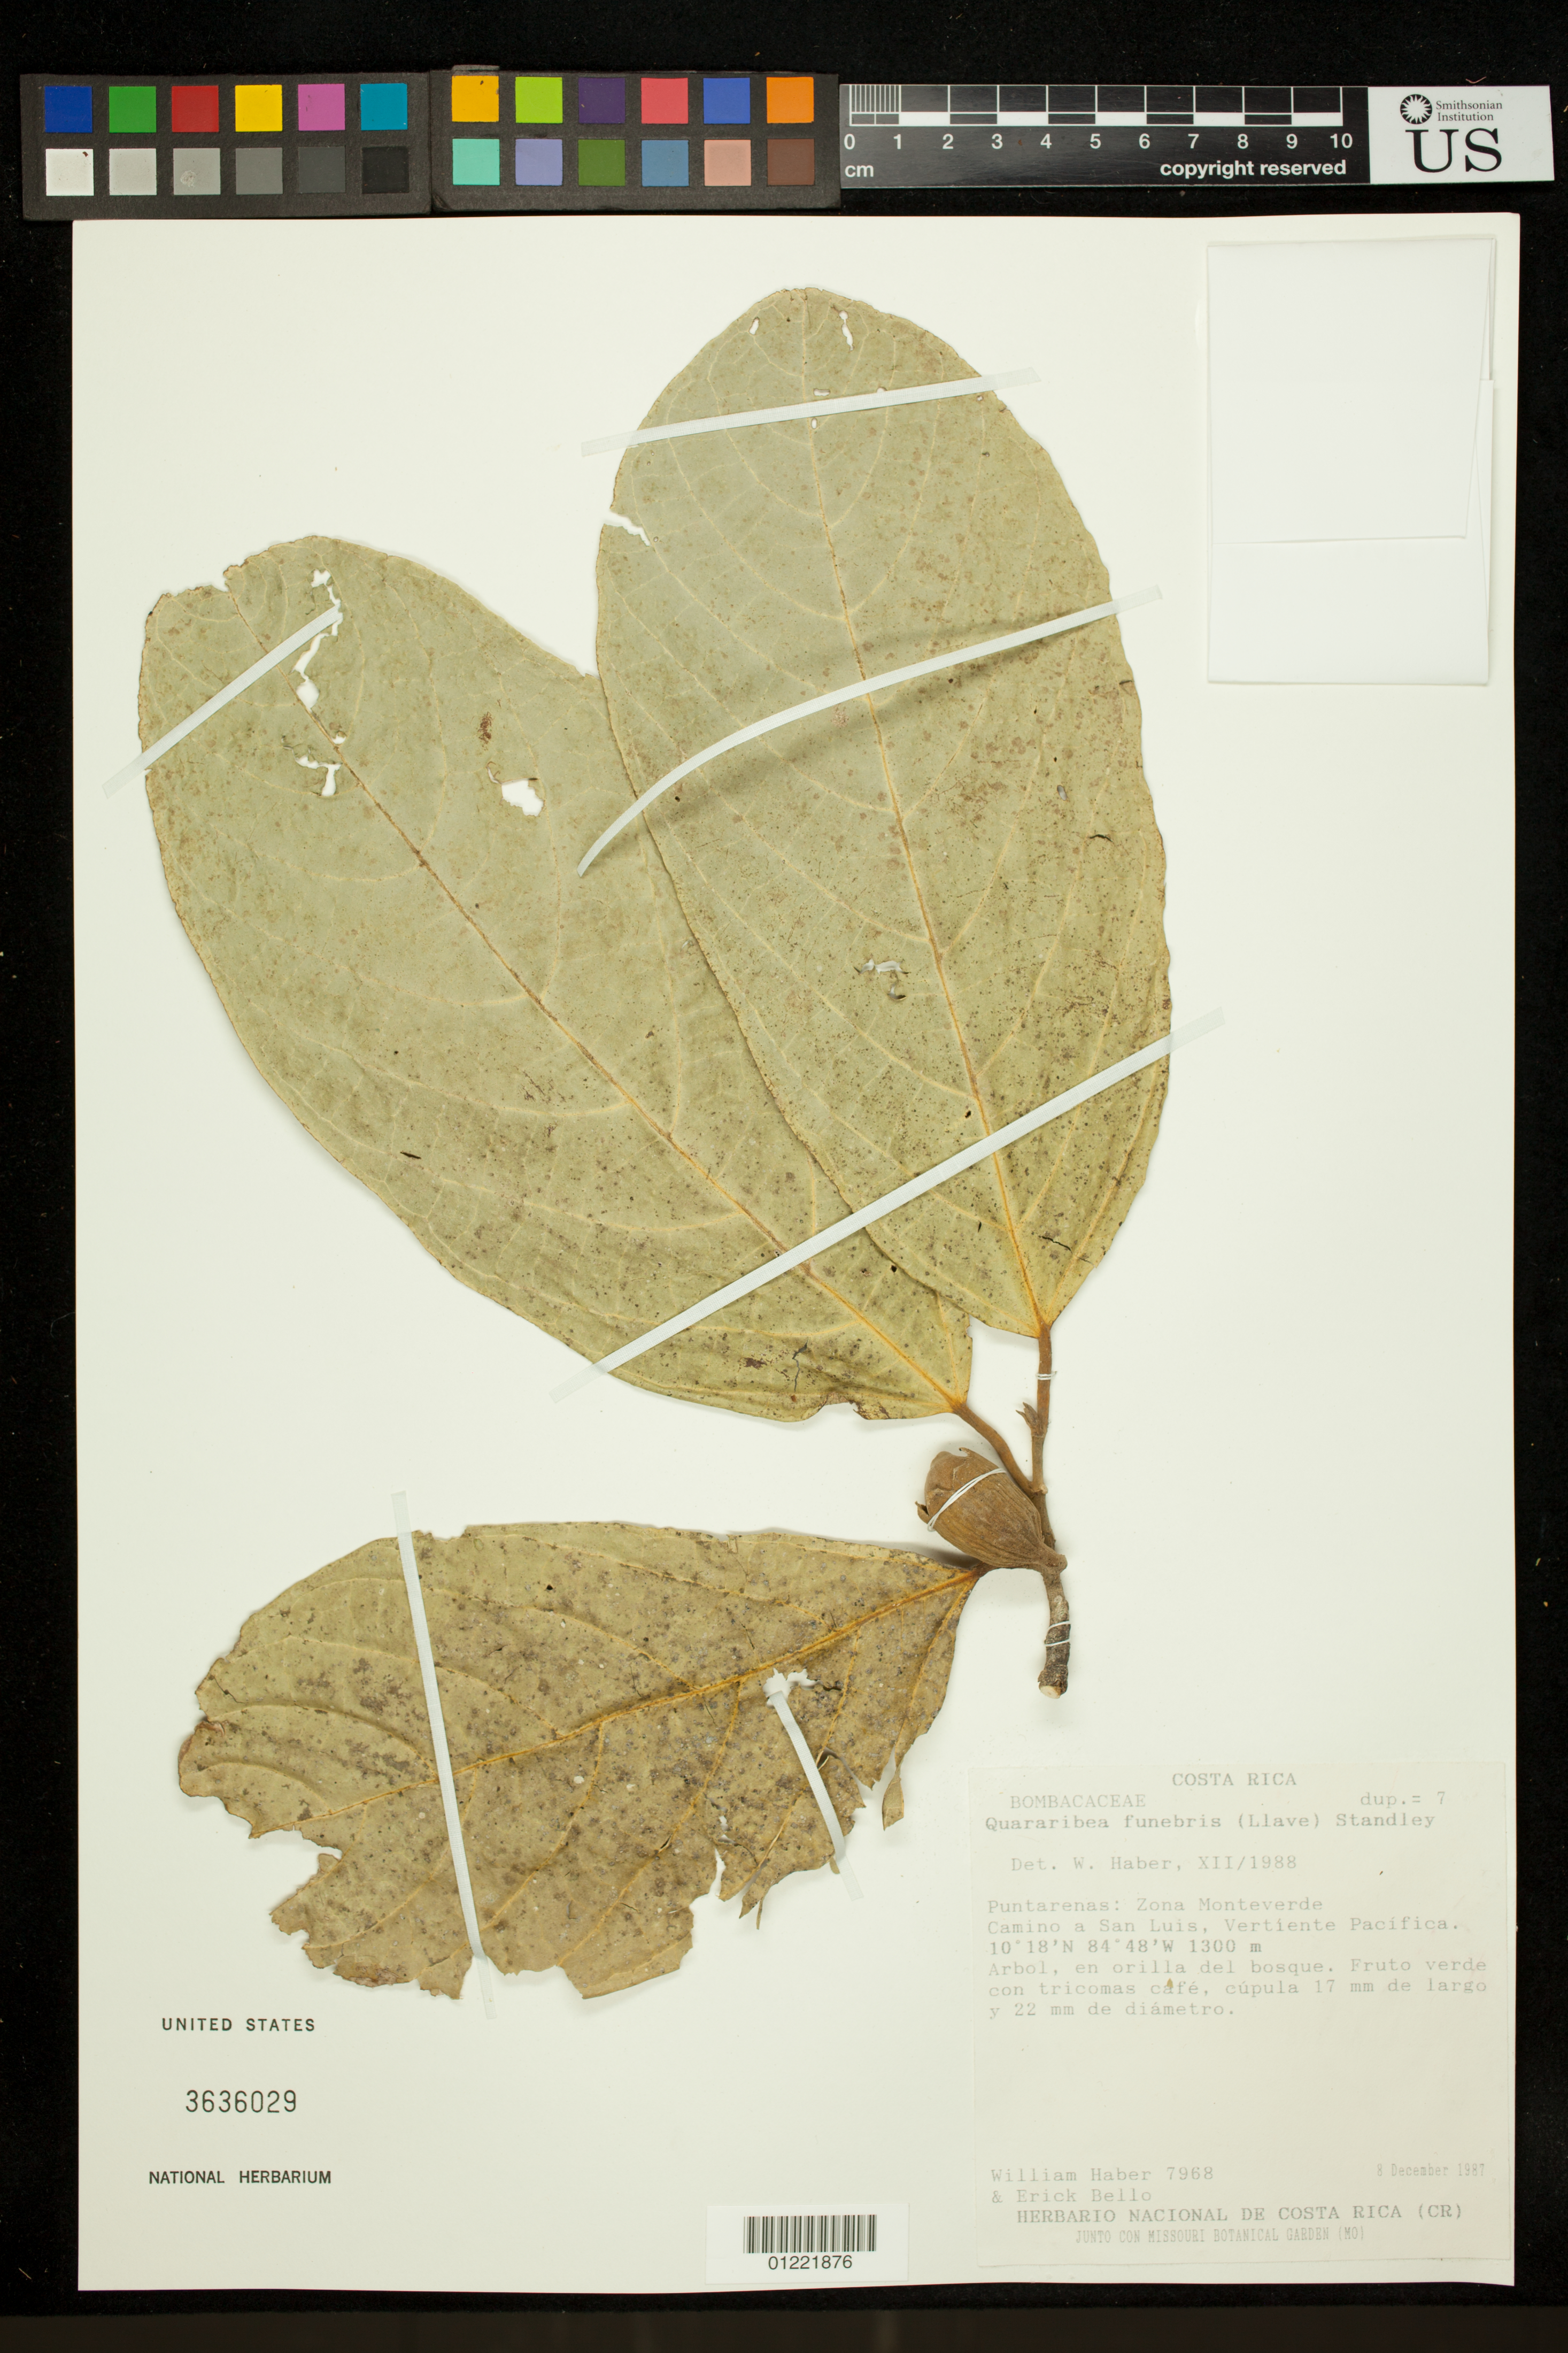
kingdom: Plantae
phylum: Tracheophyta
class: Magnoliopsida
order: Malvales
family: Malvaceae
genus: Quararibea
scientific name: Quararibea funebris subsp. funebris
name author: (La Llave) Vischer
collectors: W. Haber & E. Bello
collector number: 7968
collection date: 1987-12-08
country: Costa Rica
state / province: Puntarenas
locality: Zona Monteverde, Camino a San Luis, Vertiente Pacifica.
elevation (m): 1300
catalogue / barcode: US 3636029